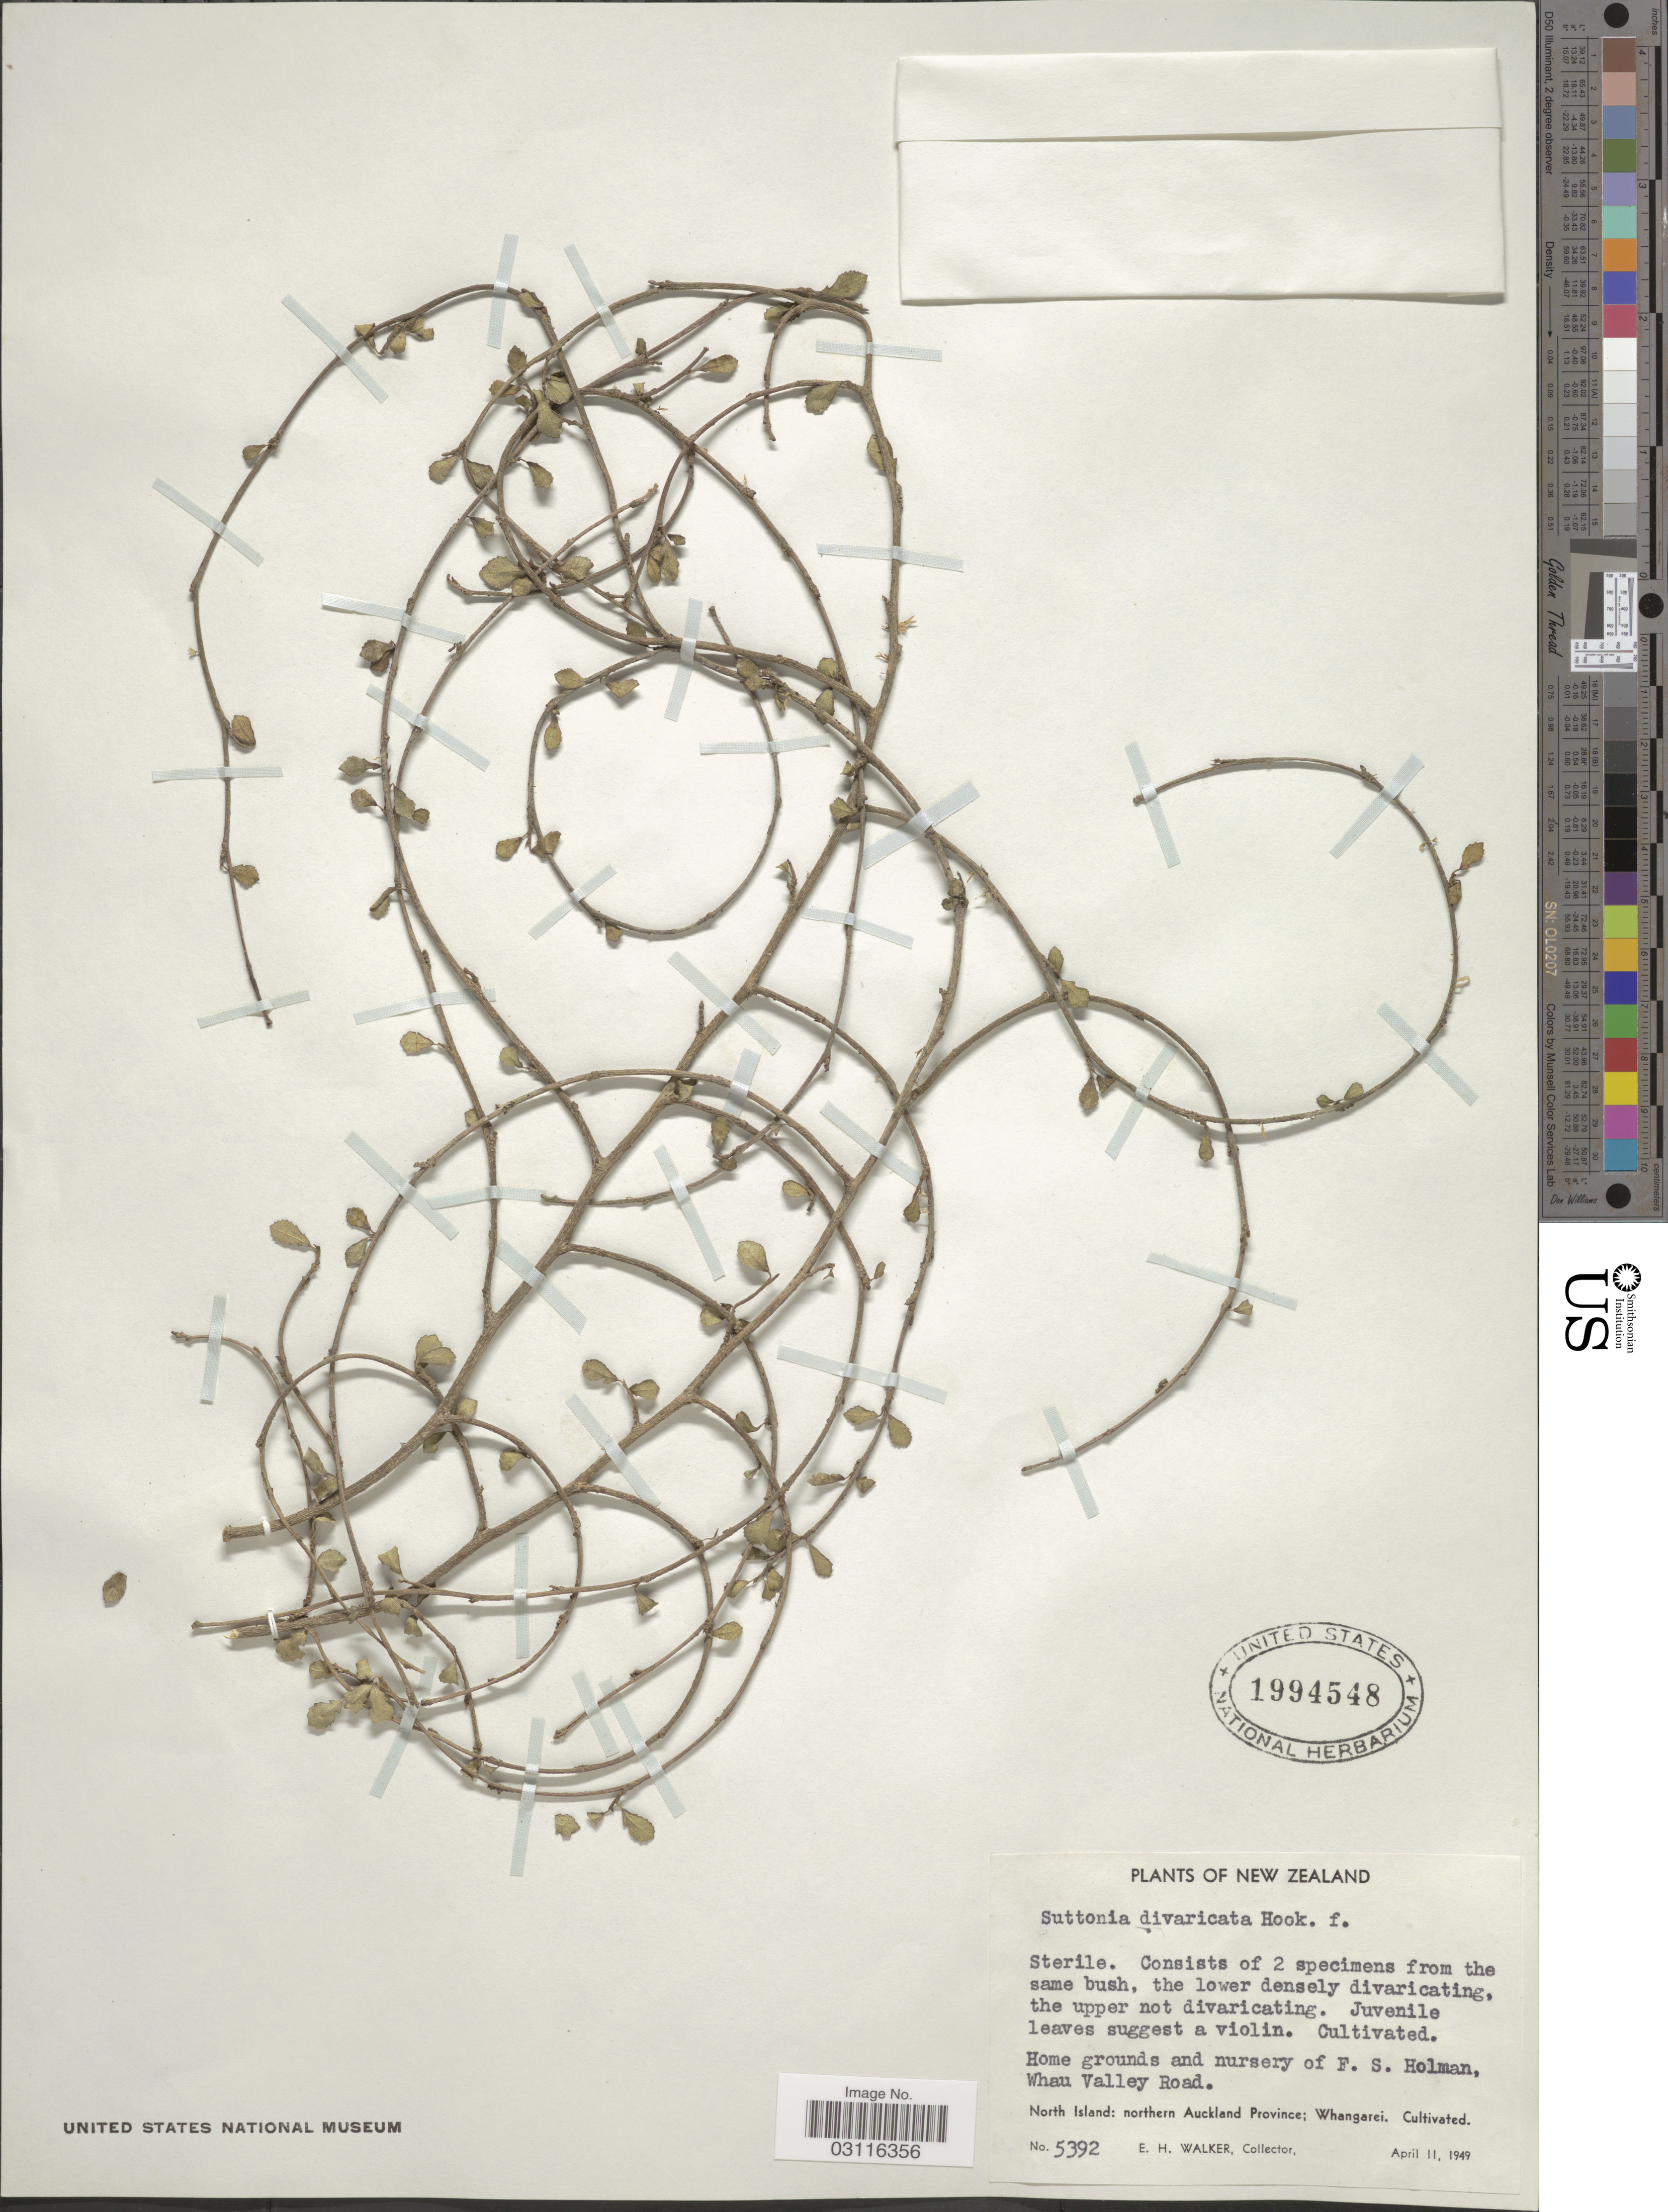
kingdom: Plantae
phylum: Tracheophyta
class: Magnoliopsida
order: Ericales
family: Primulaceae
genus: Suttonia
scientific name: Suttonia divaricata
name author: Hook. f.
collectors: E. H. Walker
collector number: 5392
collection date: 1949-04-11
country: New Zealand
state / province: Auckland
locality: Home grounds and nursery of F. S. Holman, Whau Valley Road. North Island: northern Auckland Province; Whangarei.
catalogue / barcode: US 1994548